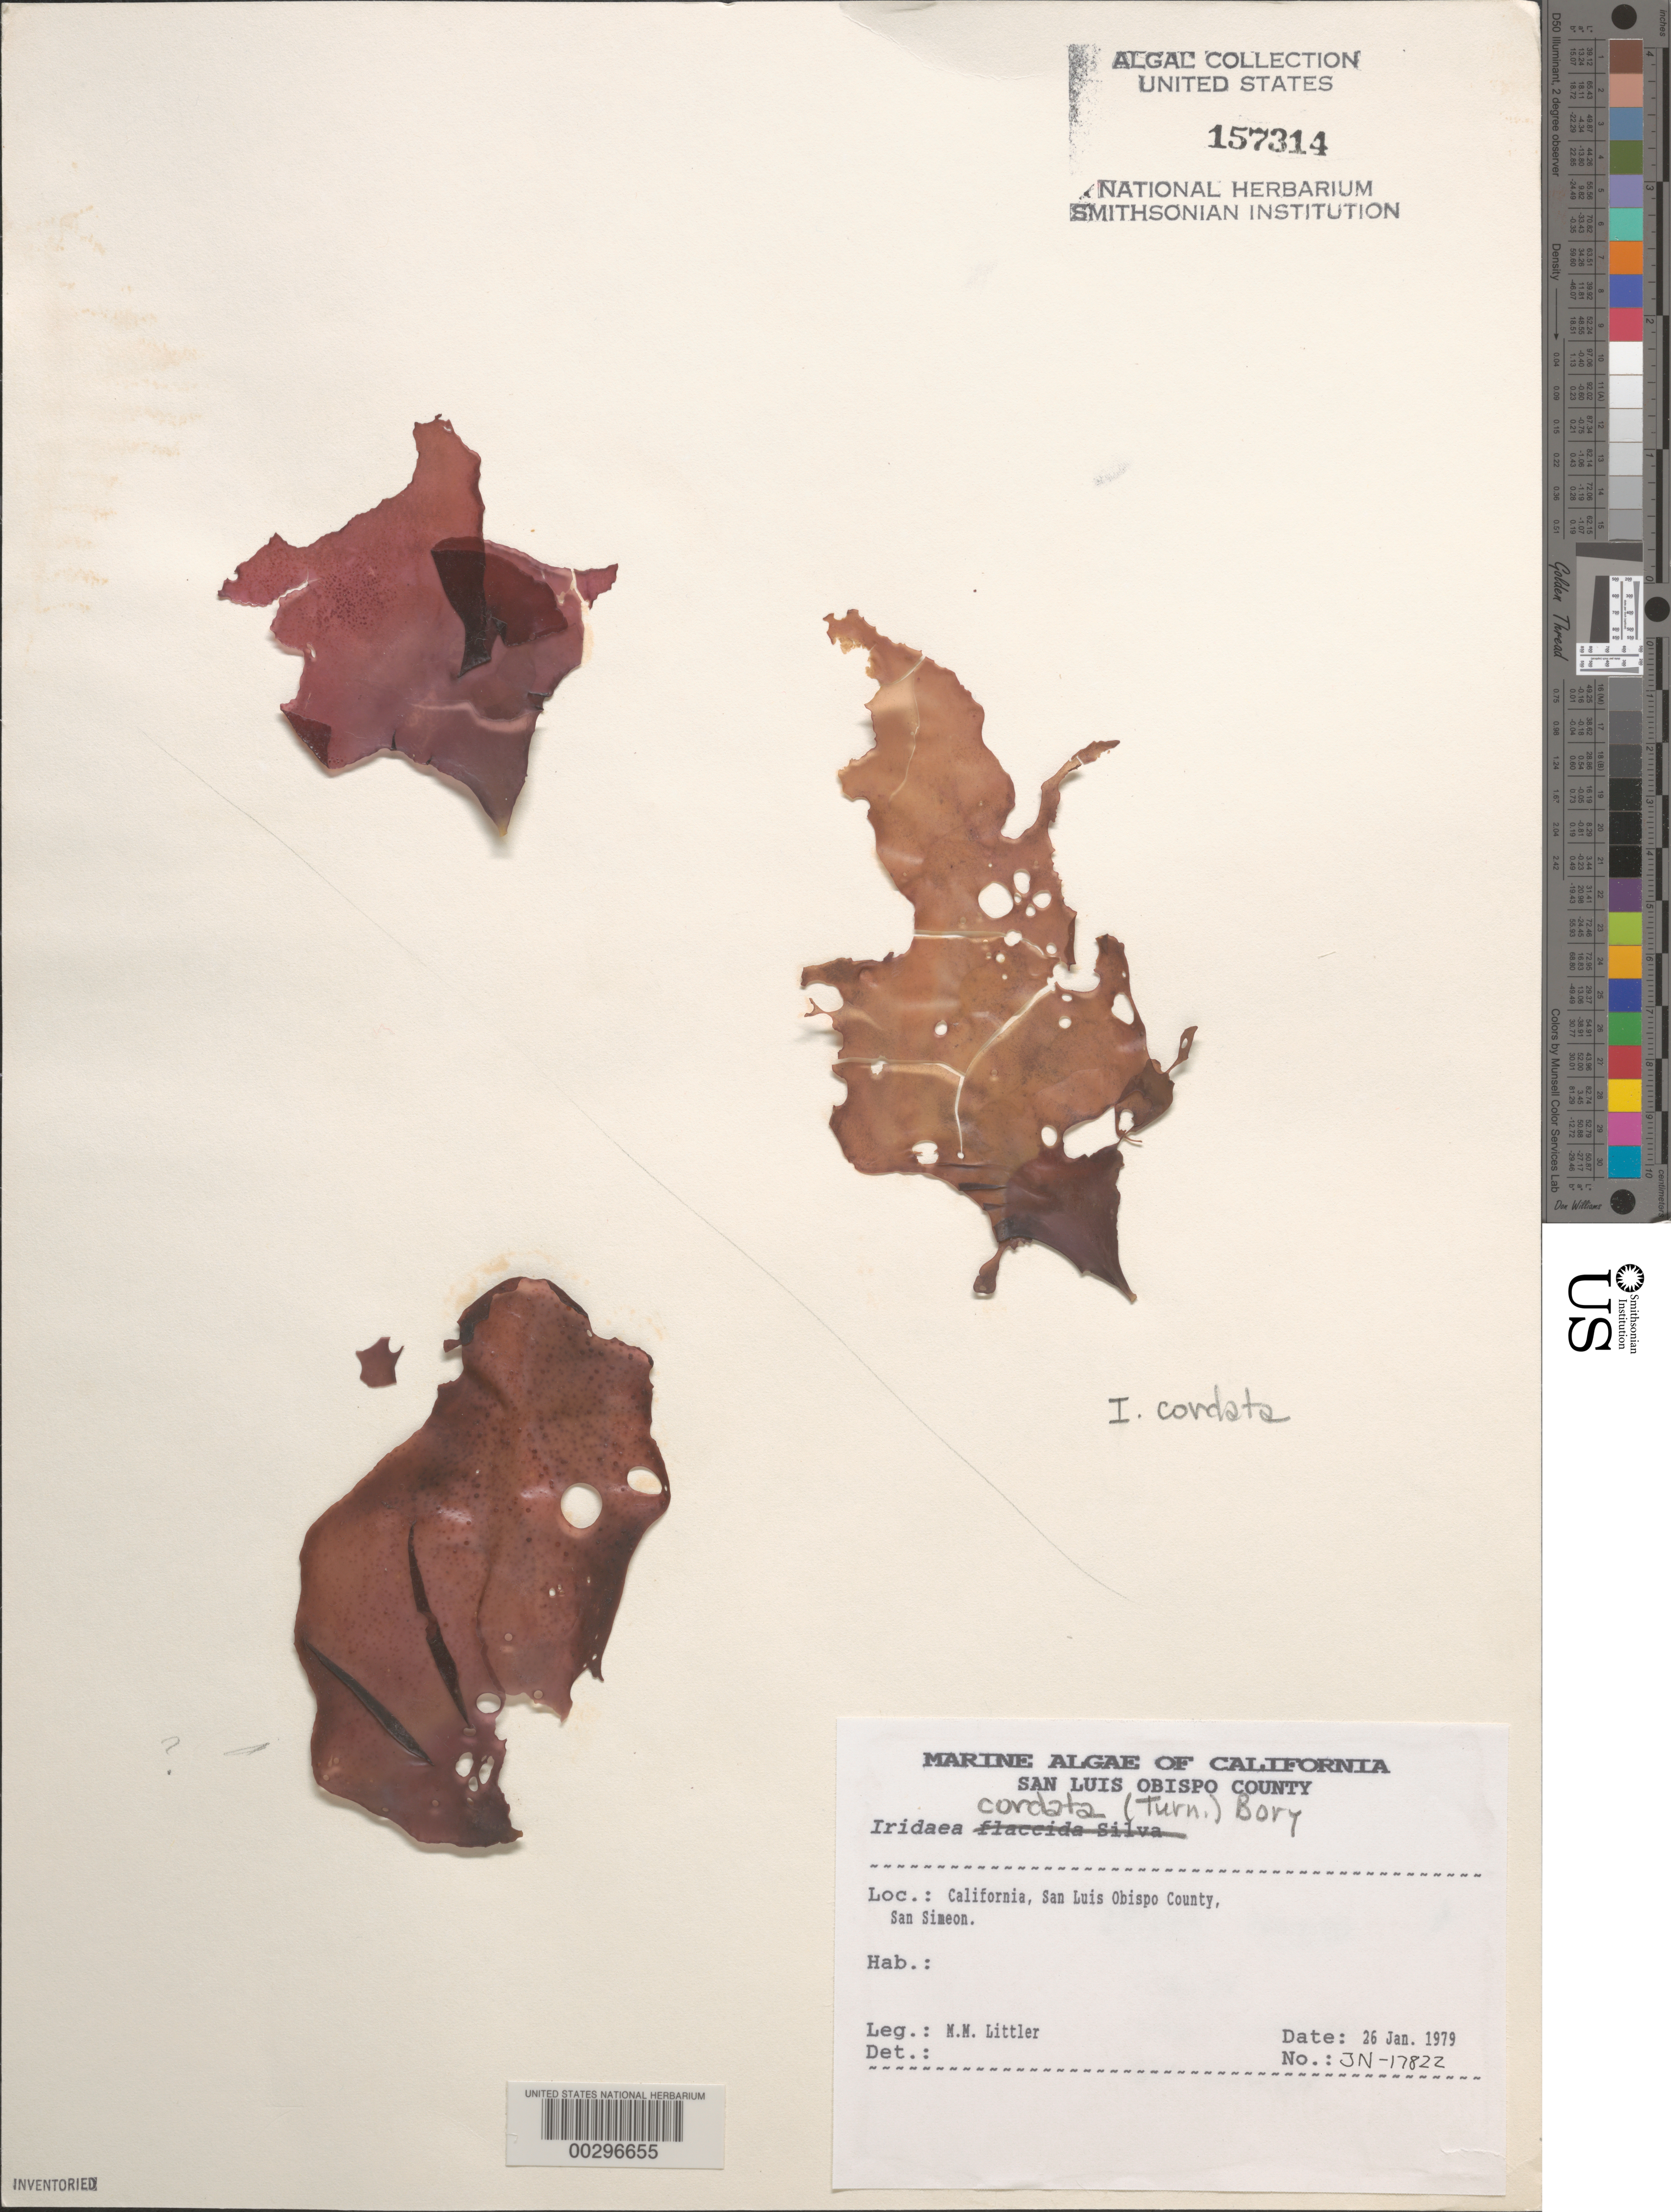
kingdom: Plantae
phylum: Rhodophyta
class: Florideophyceae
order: Gigartinales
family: Gigartinaceae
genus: Iridaea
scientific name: Iridaea cordata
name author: (Turner) Bory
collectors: M. M. Littler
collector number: Jn-17822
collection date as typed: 26 Jan 1979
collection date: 1979-01-26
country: United States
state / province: California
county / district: San Luis Obispo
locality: San Simeon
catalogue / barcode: US 157314